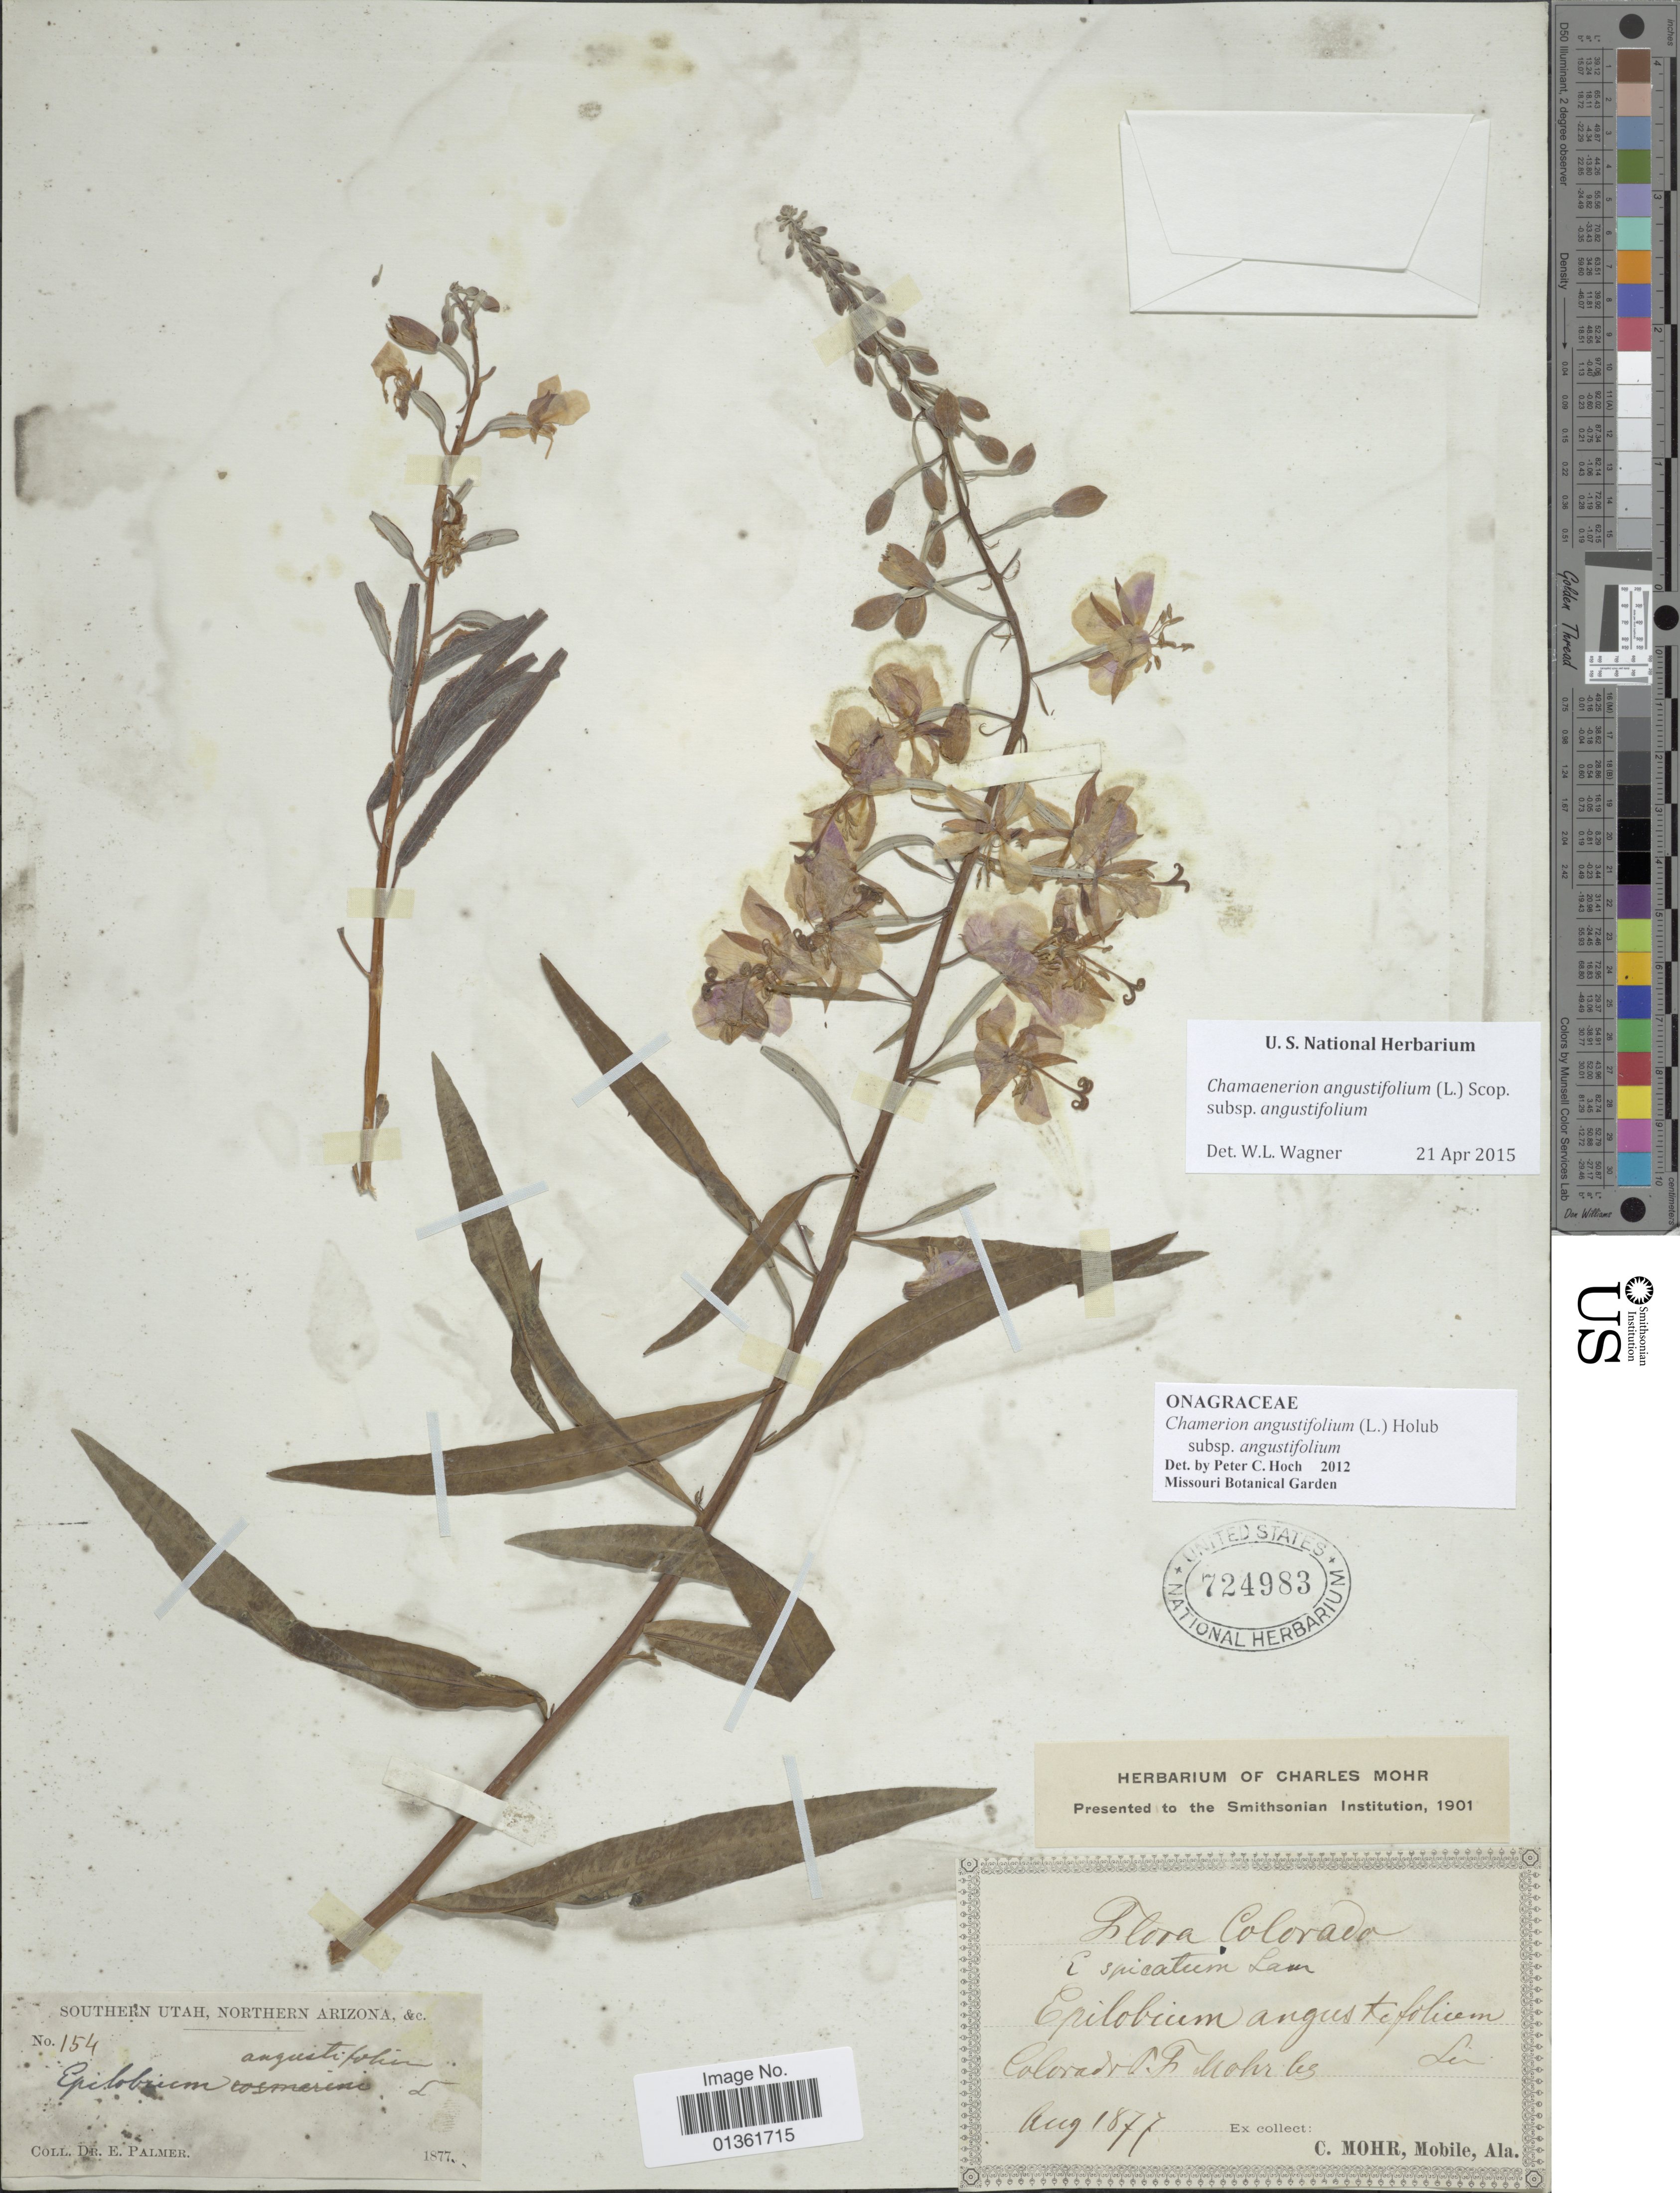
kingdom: Plantae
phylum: Tracheophyta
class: Magnoliopsida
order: Myrtales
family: Onagraceae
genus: Chamaenerion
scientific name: Chamaenerion angustifolium subsp. angustifolium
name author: (L.) Scop.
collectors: E. Palmer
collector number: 154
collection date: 1877-08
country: United States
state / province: Colorado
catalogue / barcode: US 724983